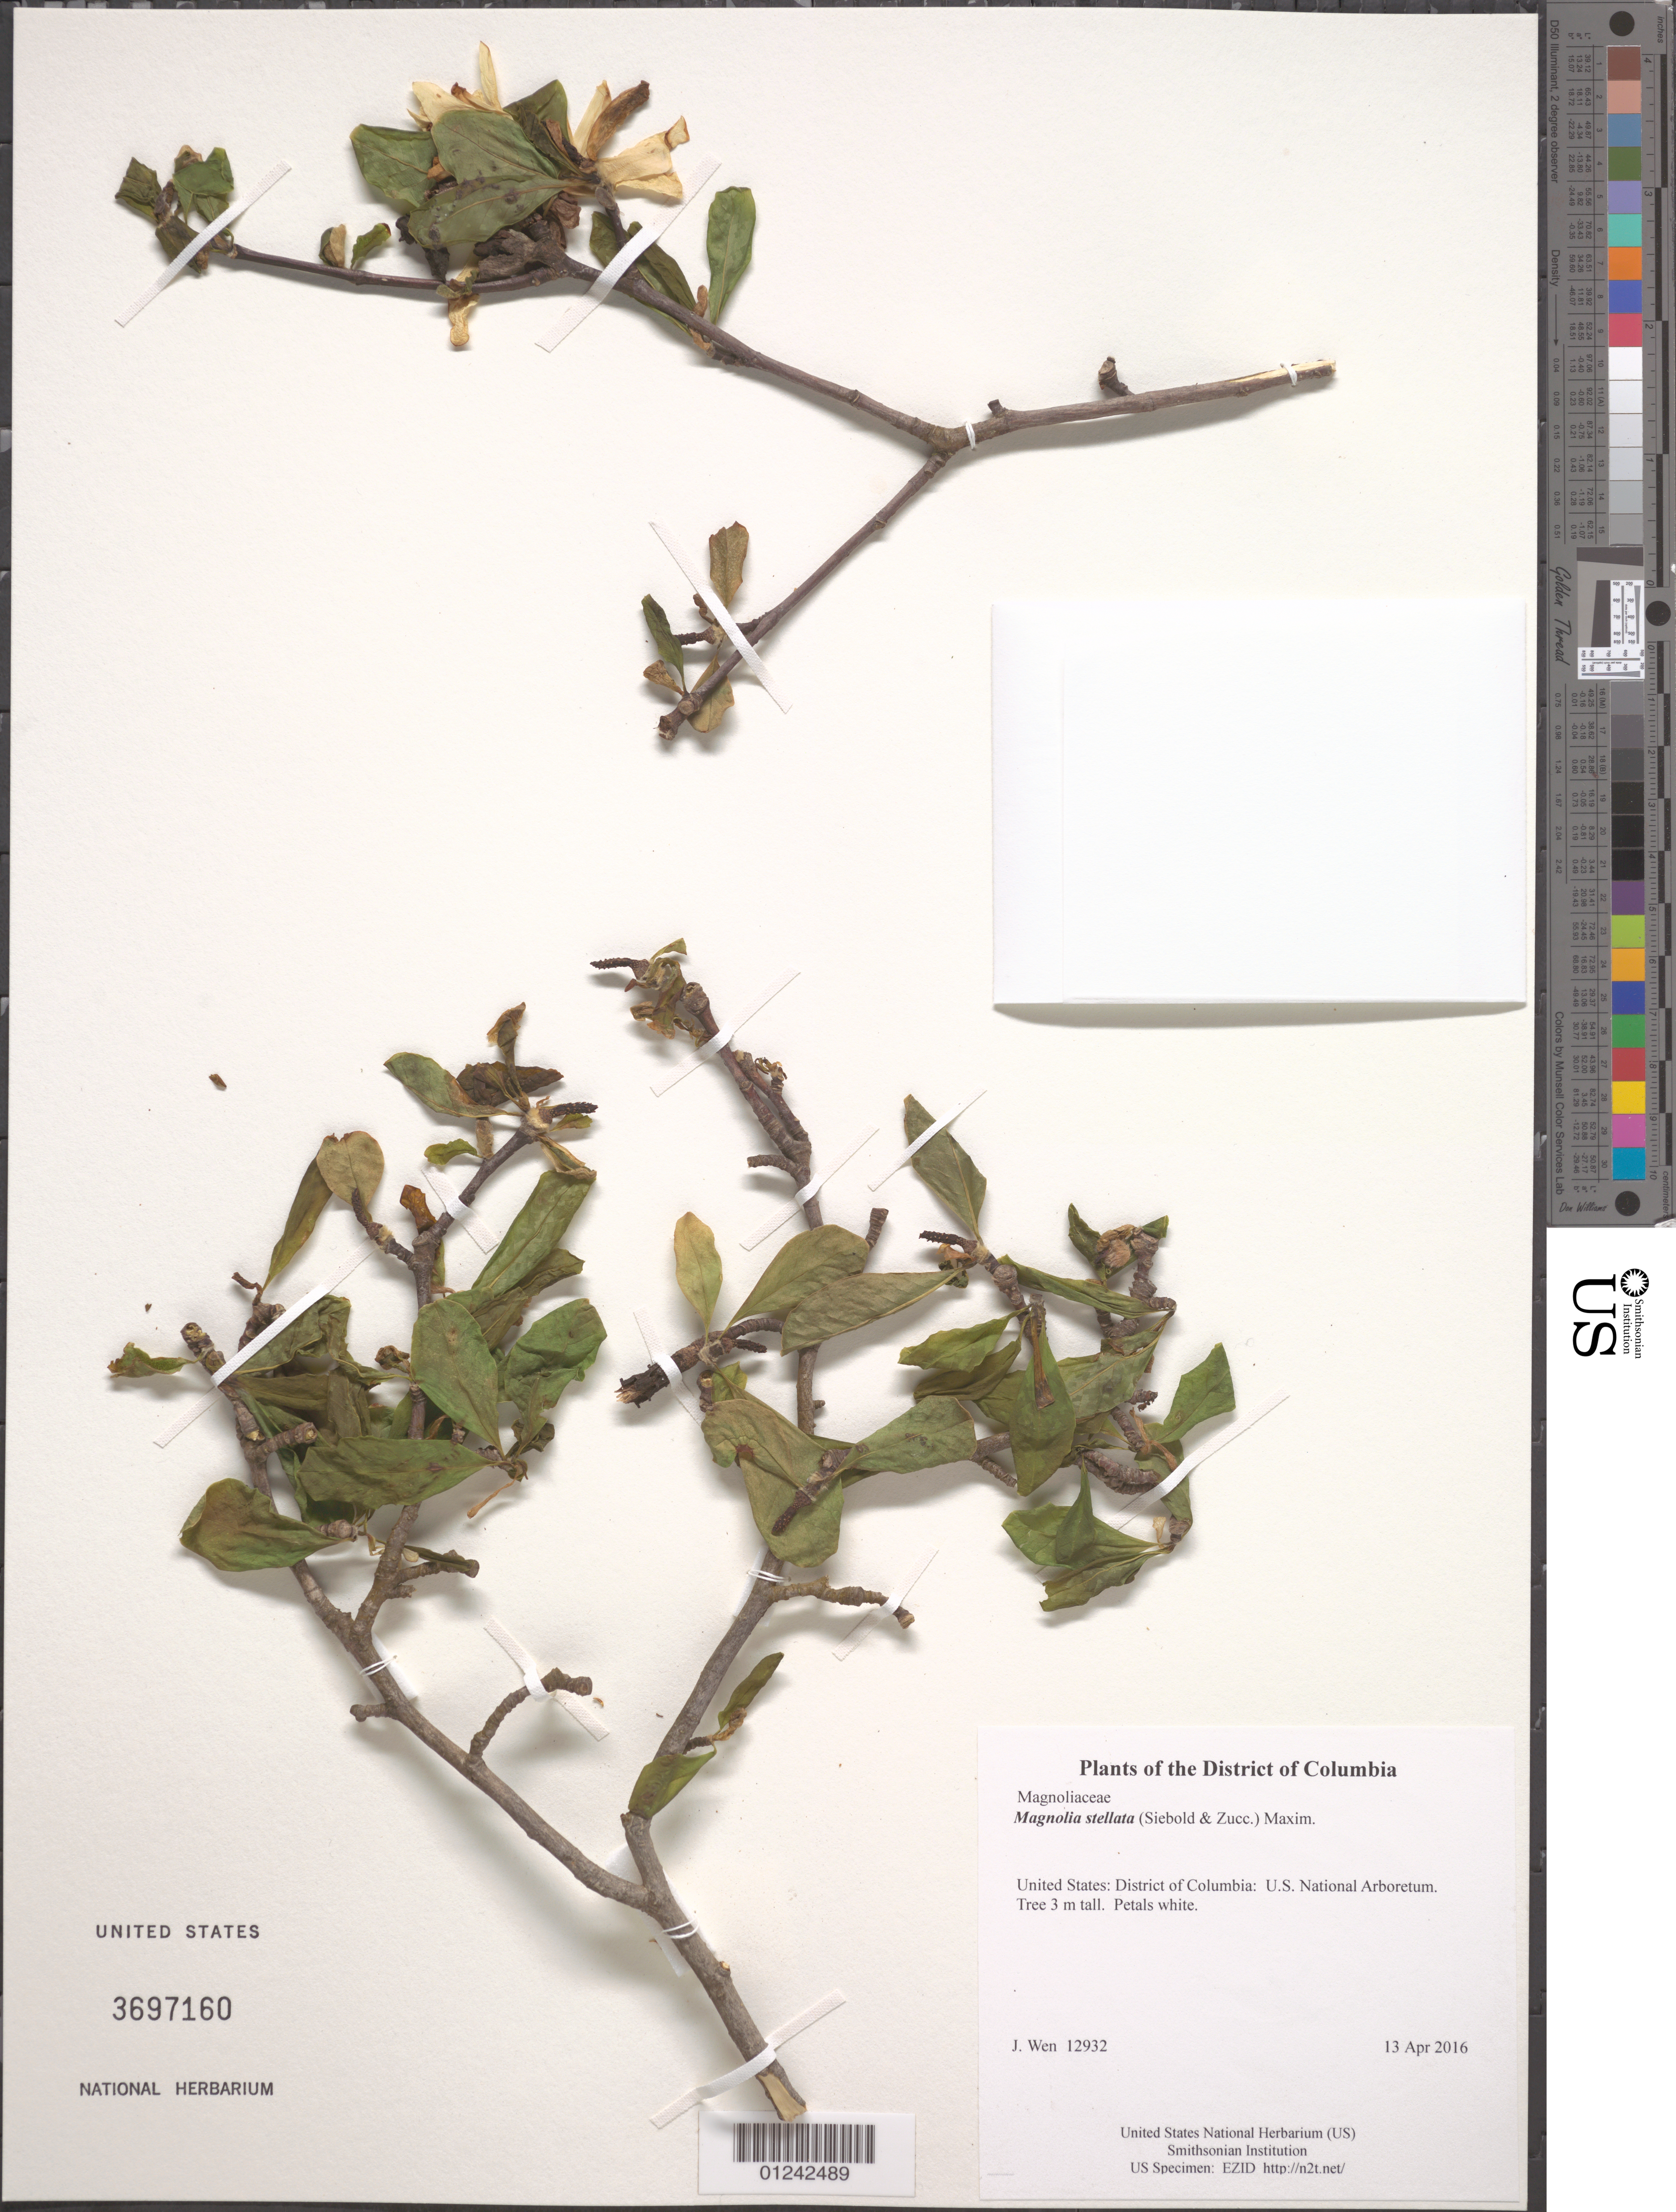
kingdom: Plantae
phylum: Tracheophyta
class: Magnoliopsida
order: Magnoliales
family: Magnoliaceae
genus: Magnolia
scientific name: Magnolia stellata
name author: (Siebold & Zucc.) Maxim.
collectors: J. Wen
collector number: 12932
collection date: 2016-04-13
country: United States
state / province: District of Columbia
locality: U.S. National Arboretum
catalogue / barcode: US 3697160